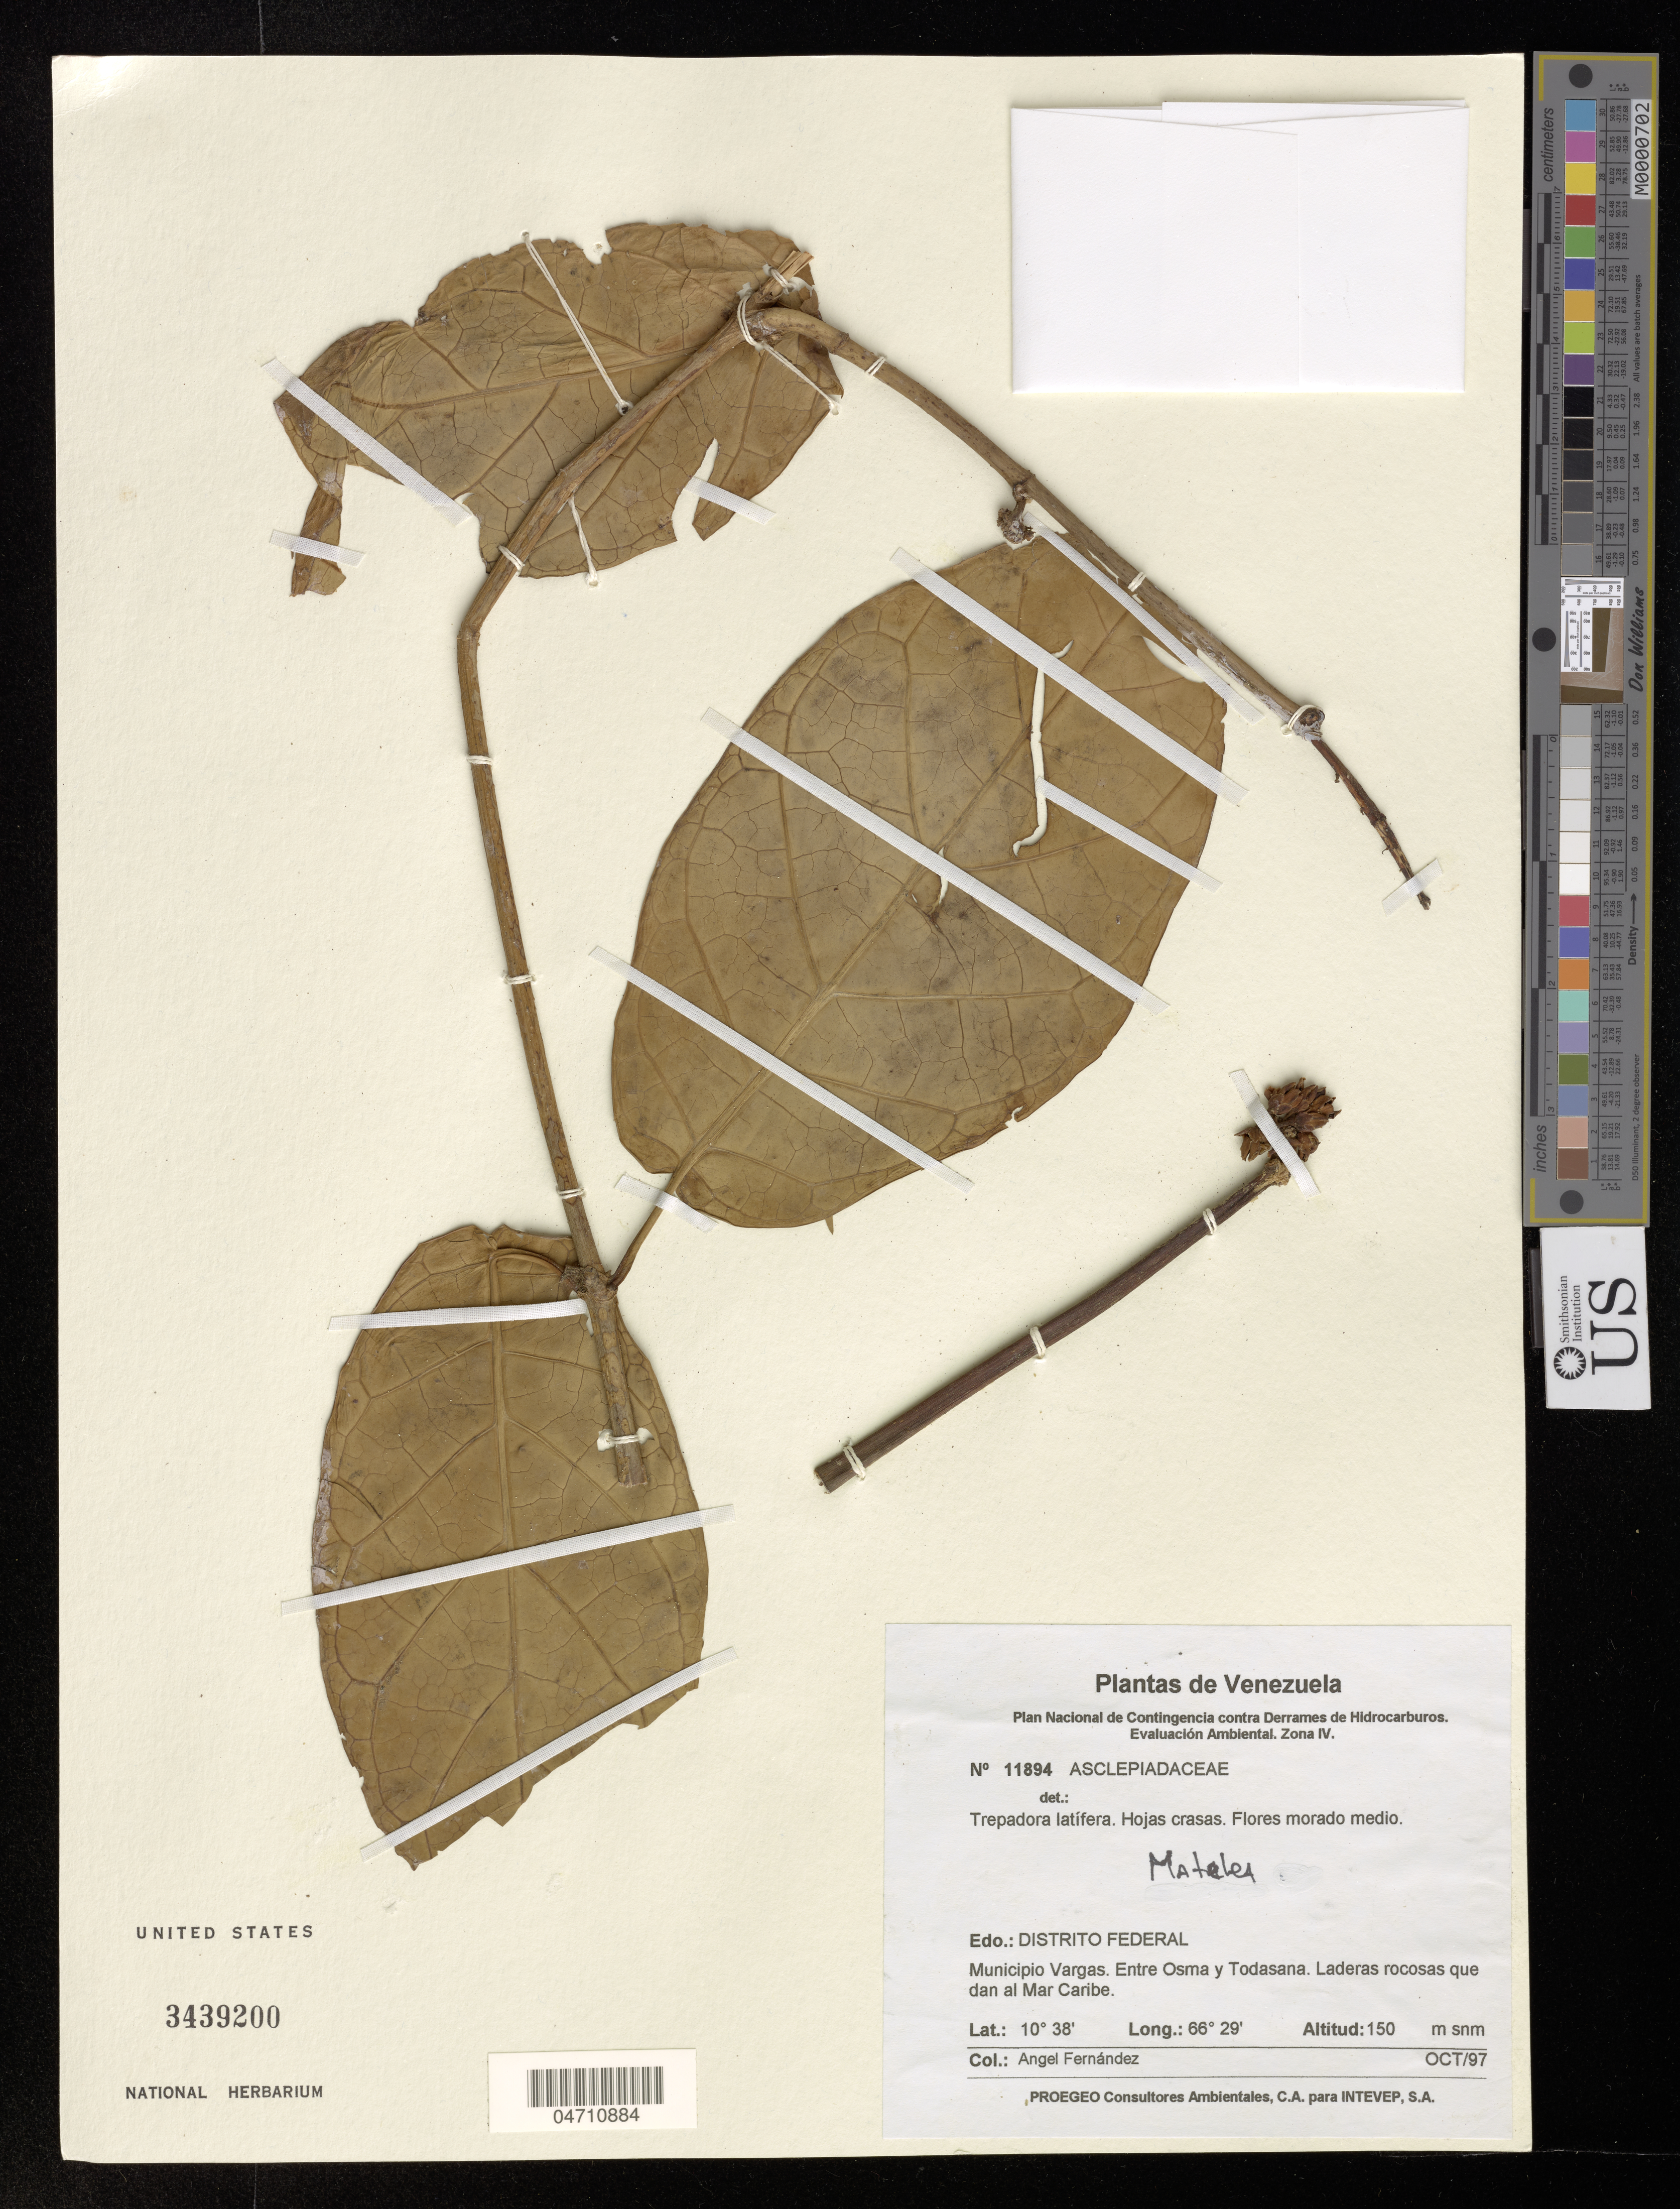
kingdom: Plantae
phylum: Tracheophyta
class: Magnoliopsida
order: Gentianales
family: Apocynaceae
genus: Matelea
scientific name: Matelea sp.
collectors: A. Fernández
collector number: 11894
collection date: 1997-10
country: Venezuela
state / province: Vargas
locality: Edo.: Distrito Federal. Municipio Vargas. Entre Osma y Todasana. Laderas rocosas que dan al Mar Caribe.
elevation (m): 150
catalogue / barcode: US 3439200